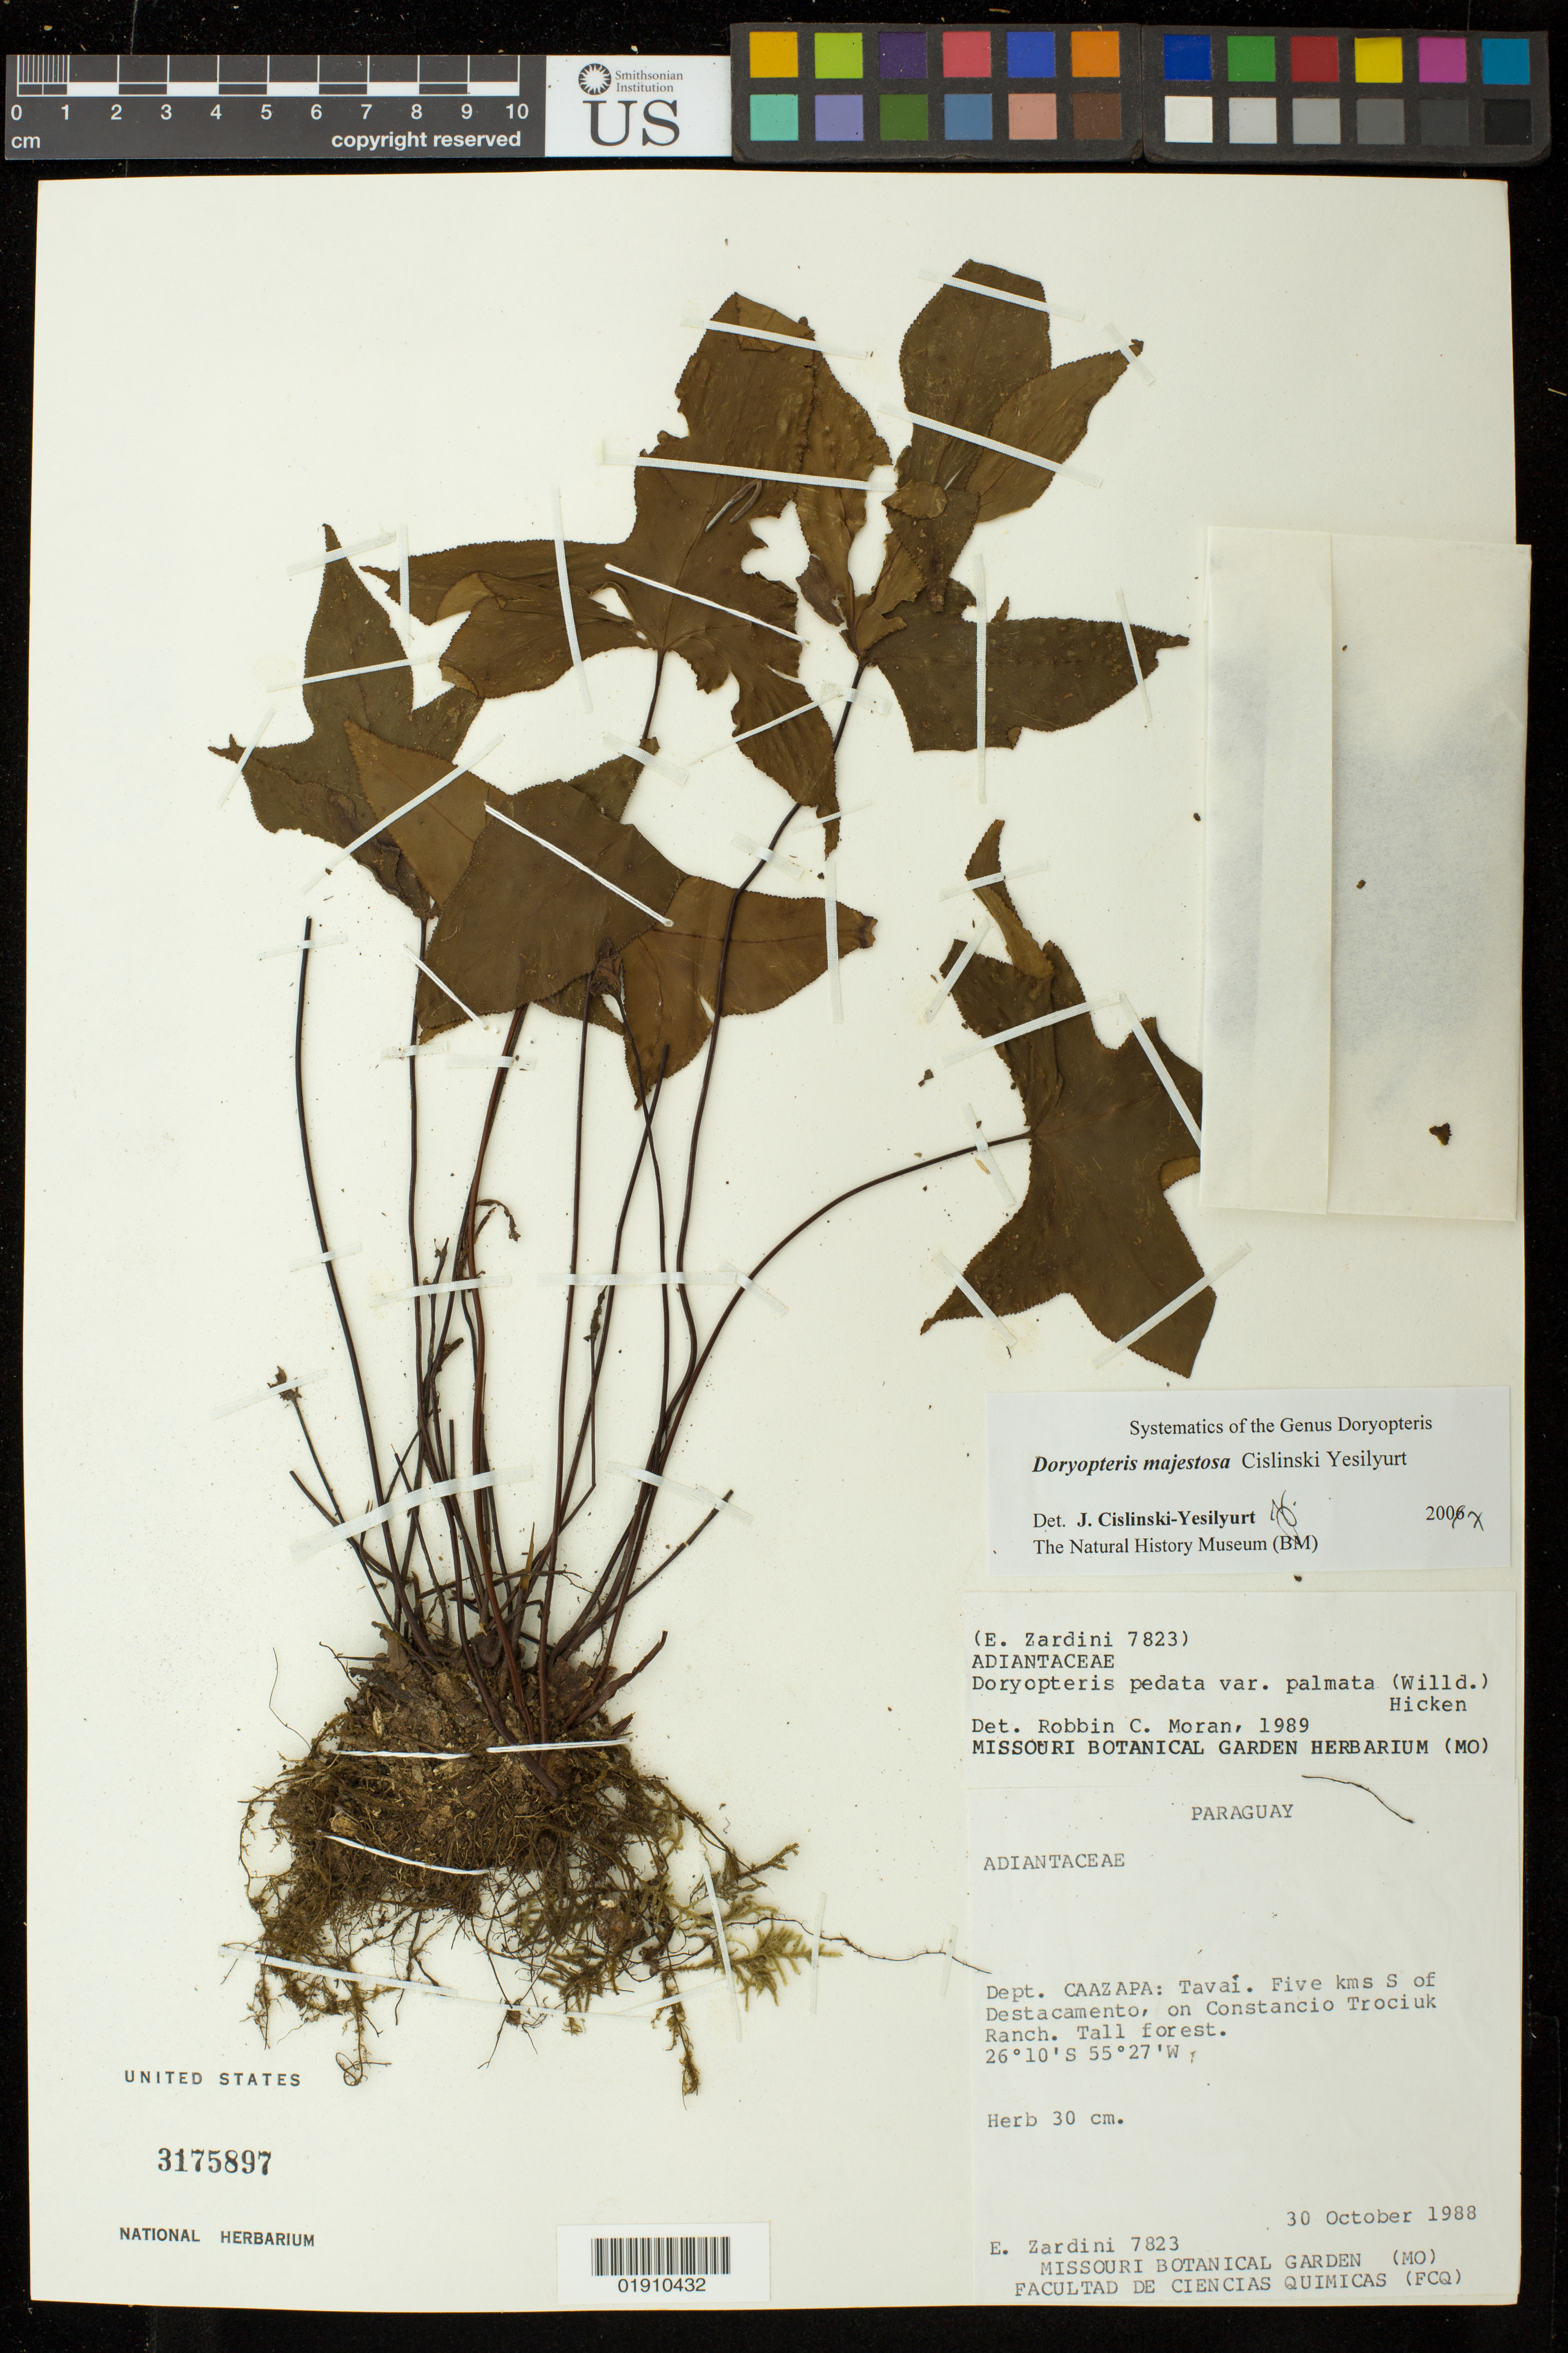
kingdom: Plantae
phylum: Tracheophyta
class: Polypodiopsida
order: Polypodiales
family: Pteridaceae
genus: Doryopteris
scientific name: Doryopteris majestosa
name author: Yesilyurt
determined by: Cislinski-Yesilyurt, J.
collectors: E. Zardini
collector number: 7823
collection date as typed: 30 October 1988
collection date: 1988-10-30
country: Paraguay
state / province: Caazapá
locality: Dept. Caazapa: Tavai. Five kms S of Destacamento, on Constancio Trociuk Ranch.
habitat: Tall forest.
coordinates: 26 10 0 S, 55 27 0 W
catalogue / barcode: US 3175897